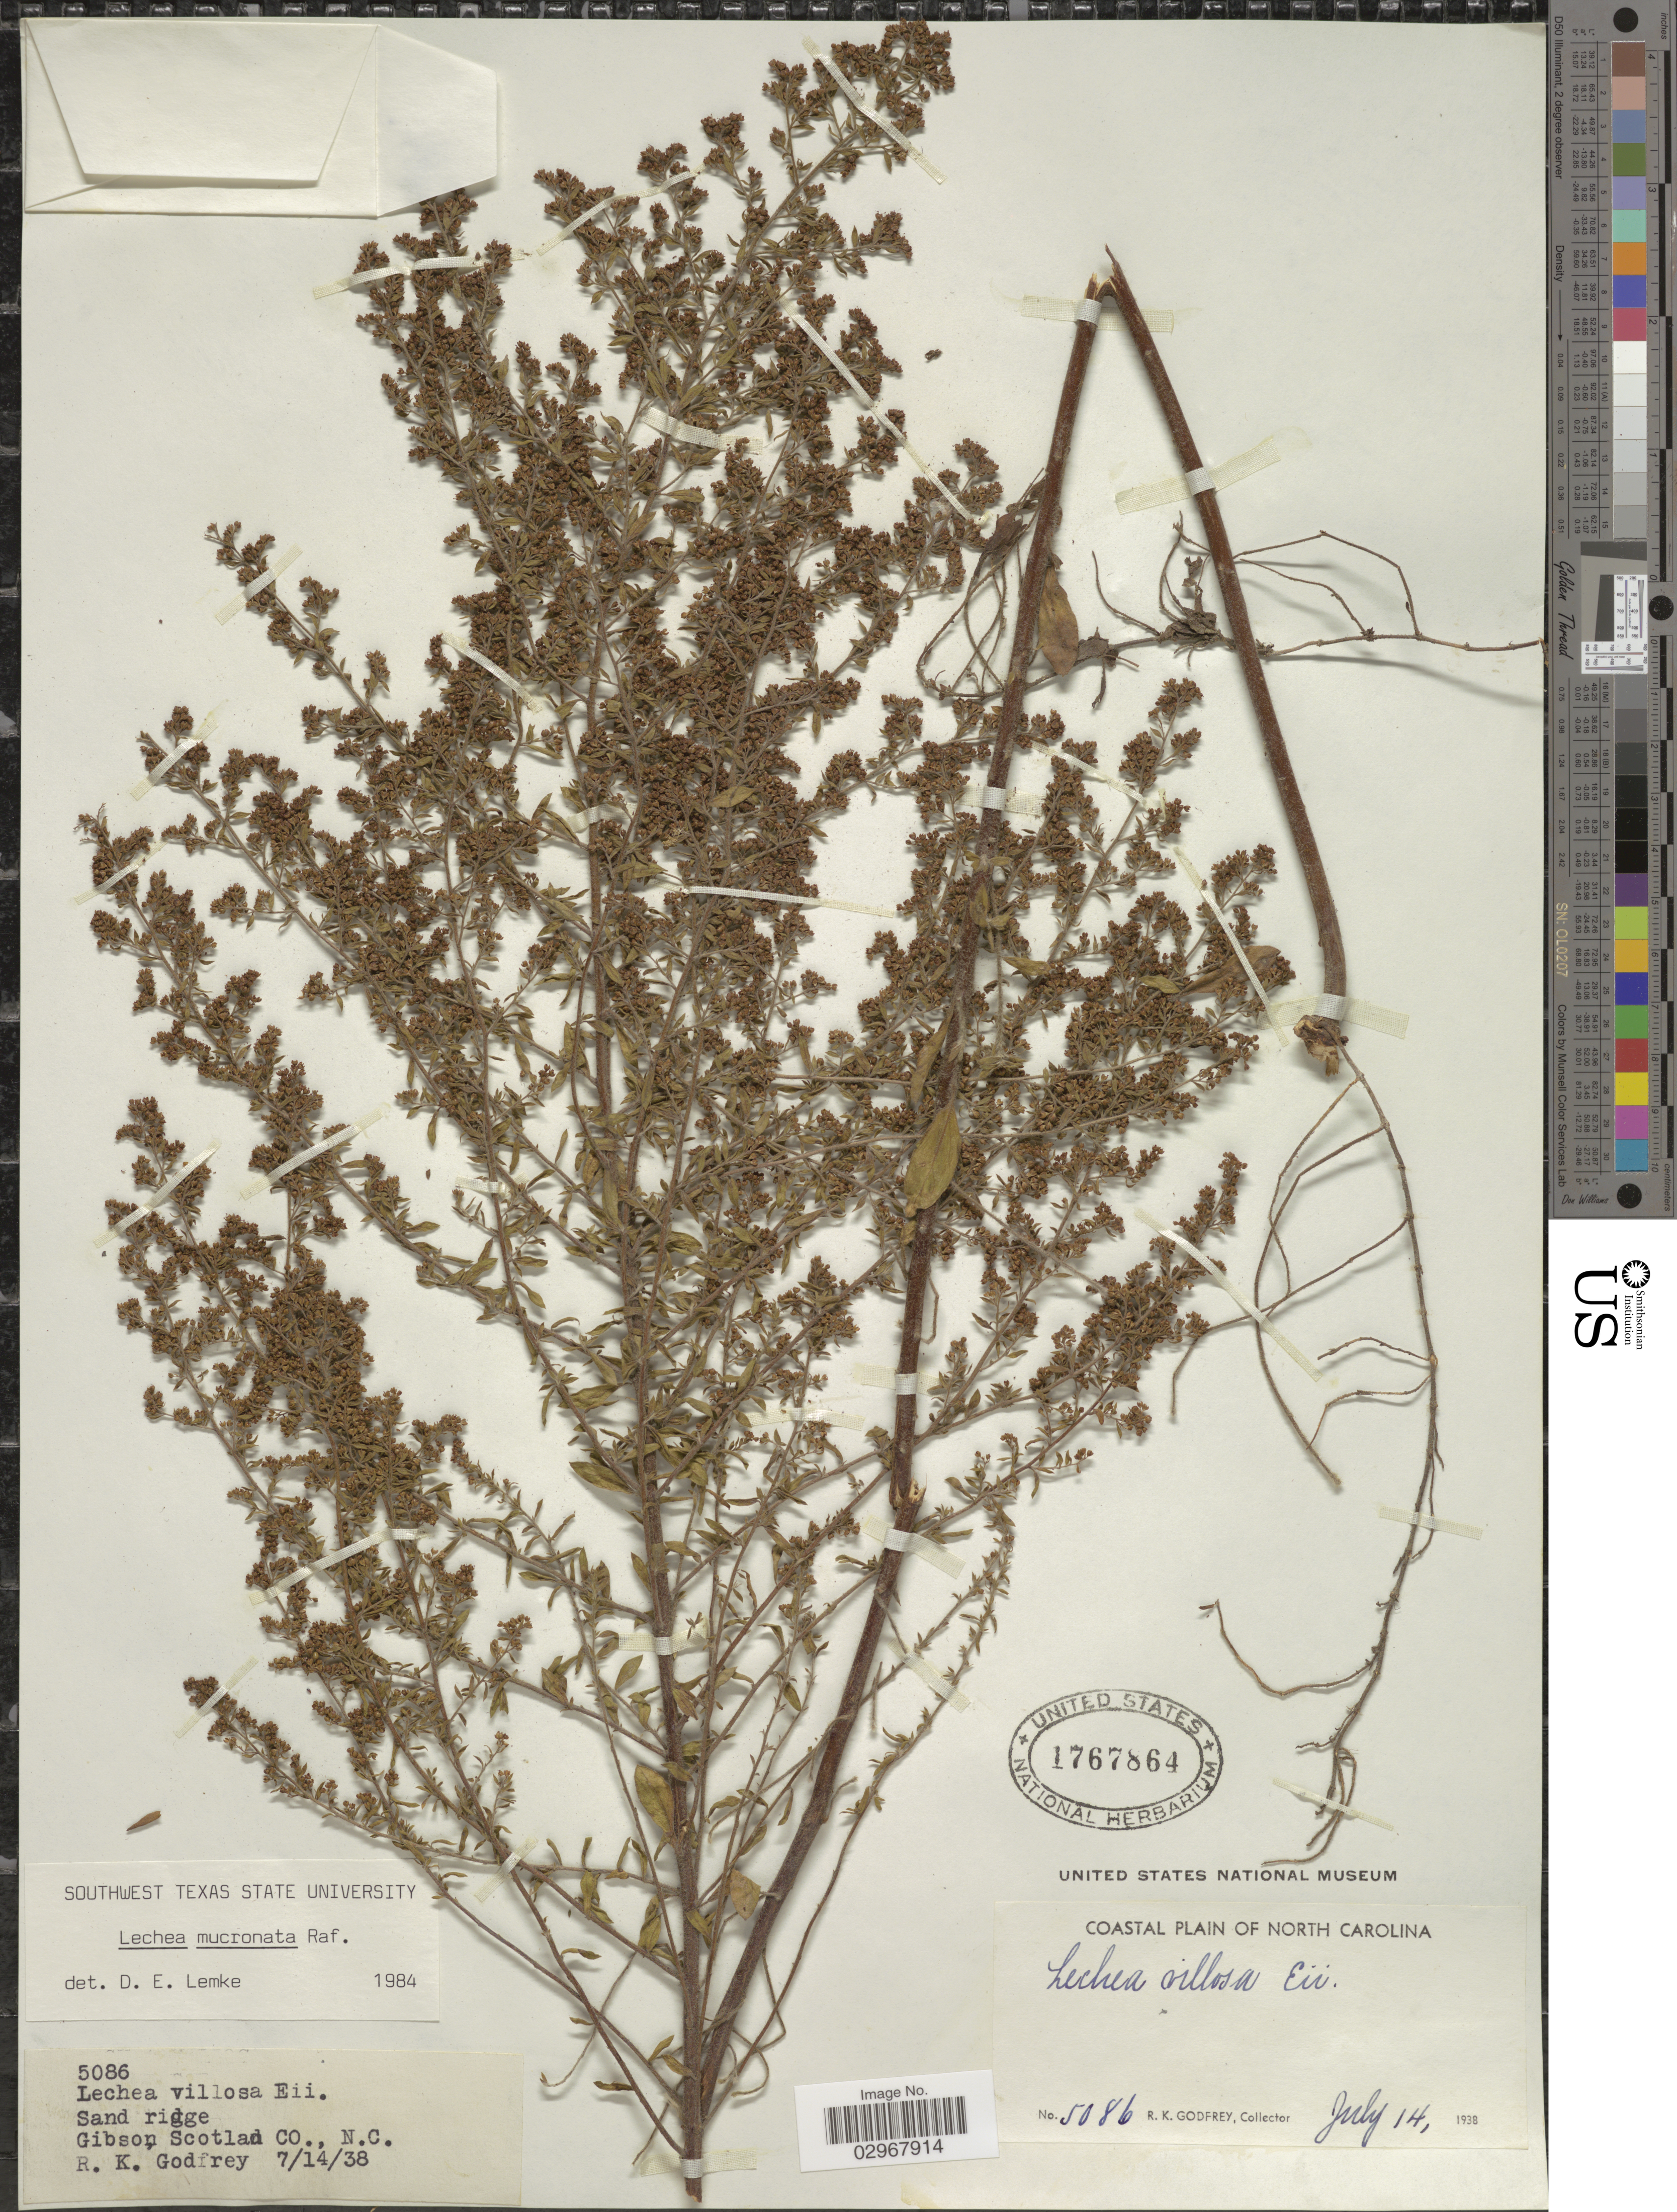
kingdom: Plantae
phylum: Tracheophyta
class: Magnoliopsida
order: Malvales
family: Cistaceae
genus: Lechea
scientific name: Lechea mucronata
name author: Raf.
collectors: R. K. Godfrey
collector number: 5086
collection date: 1938-07-14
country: United States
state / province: North Carolina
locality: Coastal Plain of North Carolina. Gibson Scotland Co.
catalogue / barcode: US 1767864